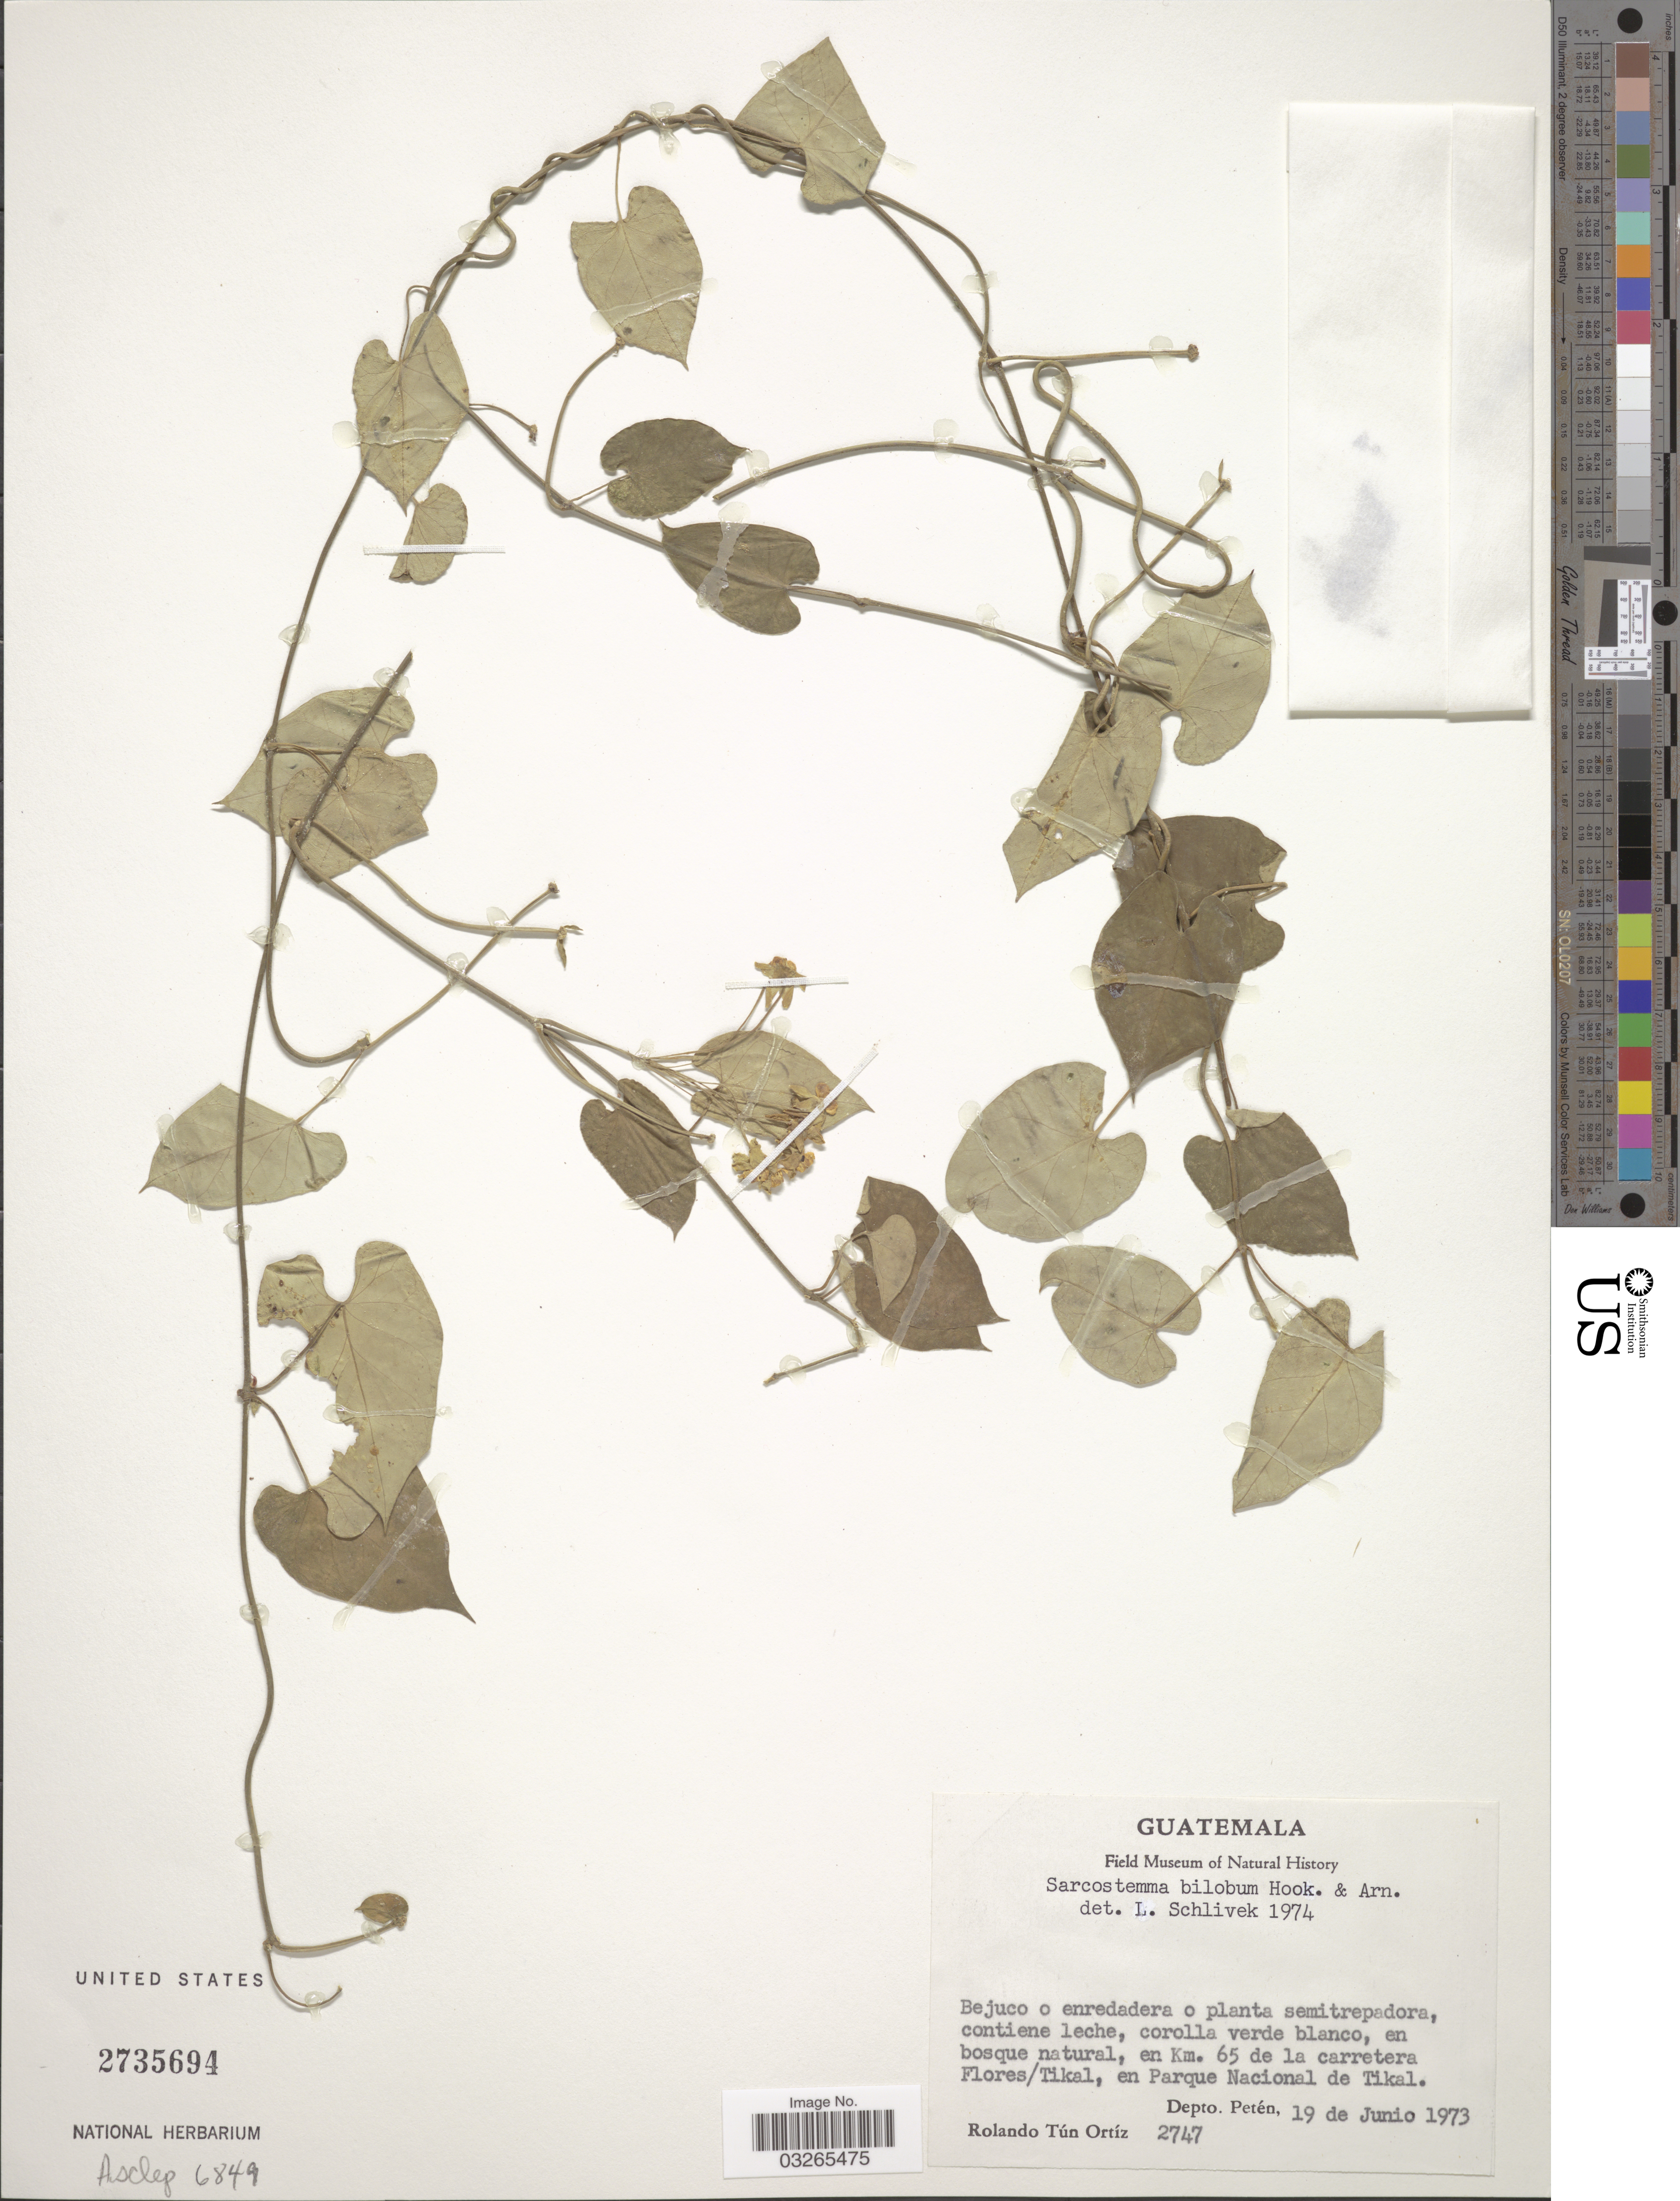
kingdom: Plantae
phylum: Tracheophyta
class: Magnoliopsida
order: Gentianales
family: Apocynaceae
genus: Sarcostemma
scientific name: Sarcostemma bilobum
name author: Hook. & Arn.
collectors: R. T. Ortíz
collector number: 2747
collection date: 1973-06-19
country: Guatemala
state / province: El Petén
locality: En bosque natural, en Km. 65 de la carretera Flores/Tikal, en Parque Nacional de Tikal. Depto. Petén.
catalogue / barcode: US 2735694